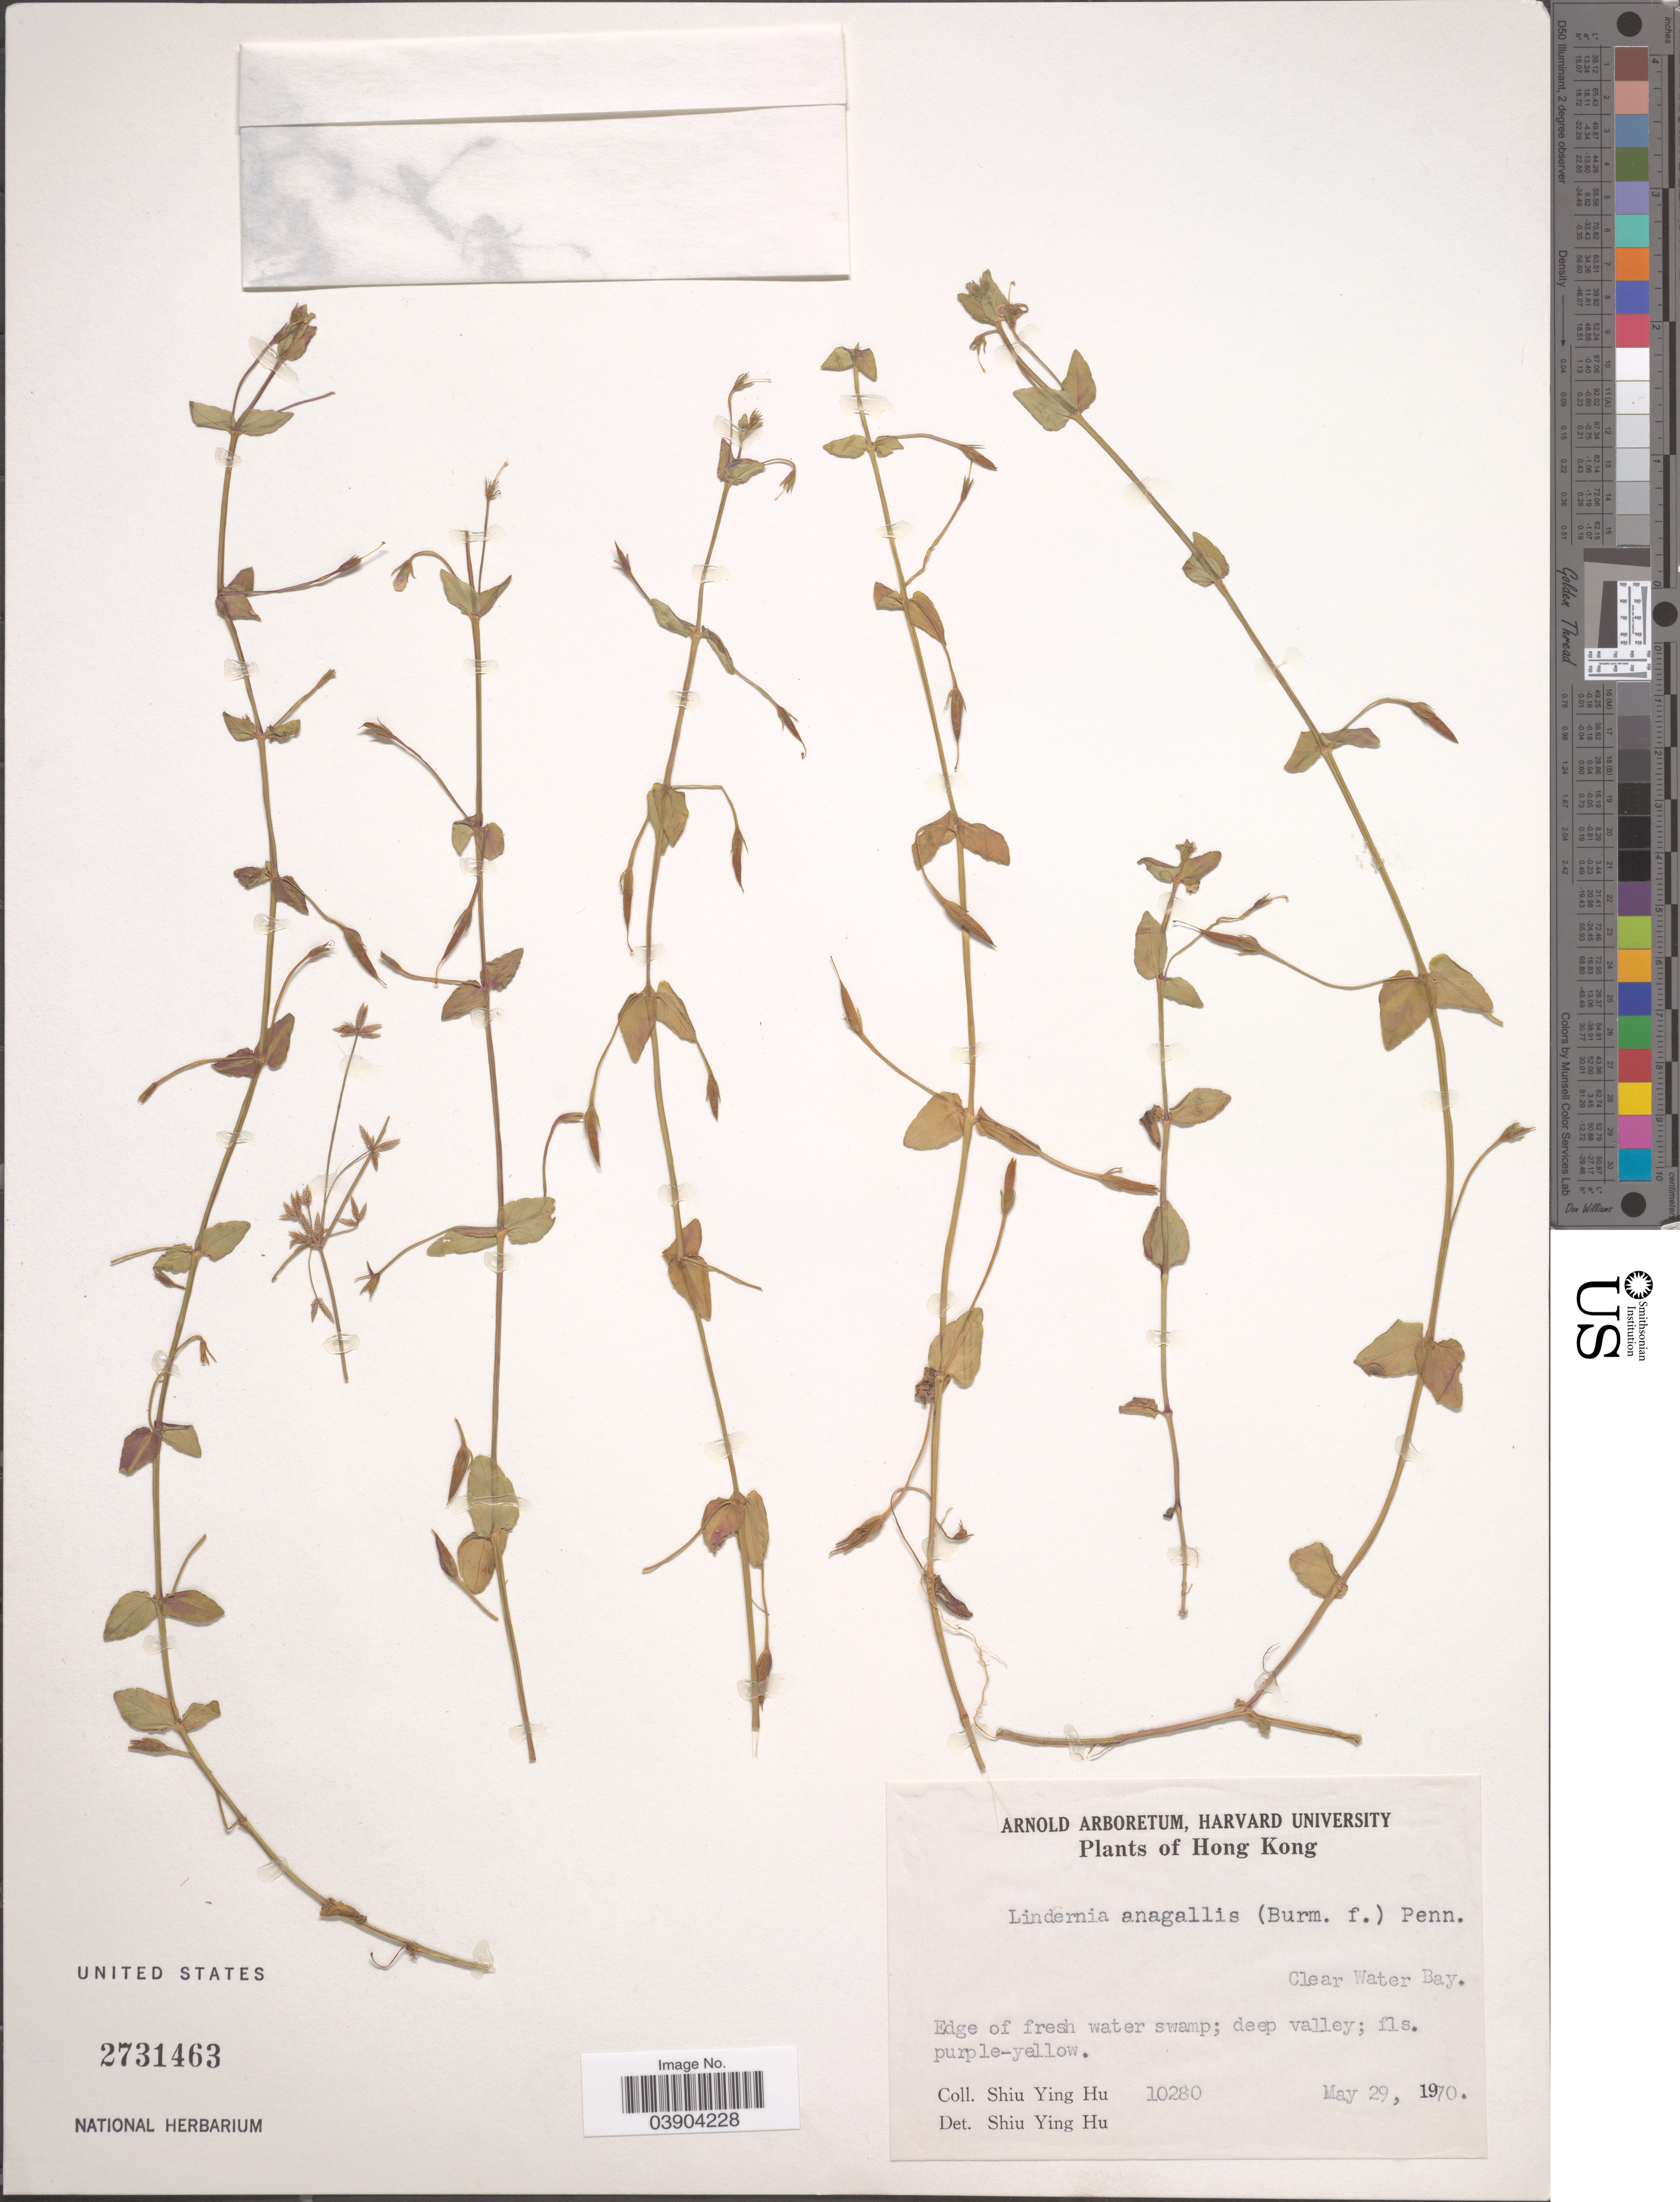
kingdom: Plantae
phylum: Tracheophyta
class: Magnoliopsida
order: Lamiales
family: Linderniaceae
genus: Lindernia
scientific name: Lindernia anagallis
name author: (Burm. f.) Pennell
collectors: S. Y. Hu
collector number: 10280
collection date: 1970-05-29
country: China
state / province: Hong Kong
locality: Clear Water Bay.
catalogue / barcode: US 2731463